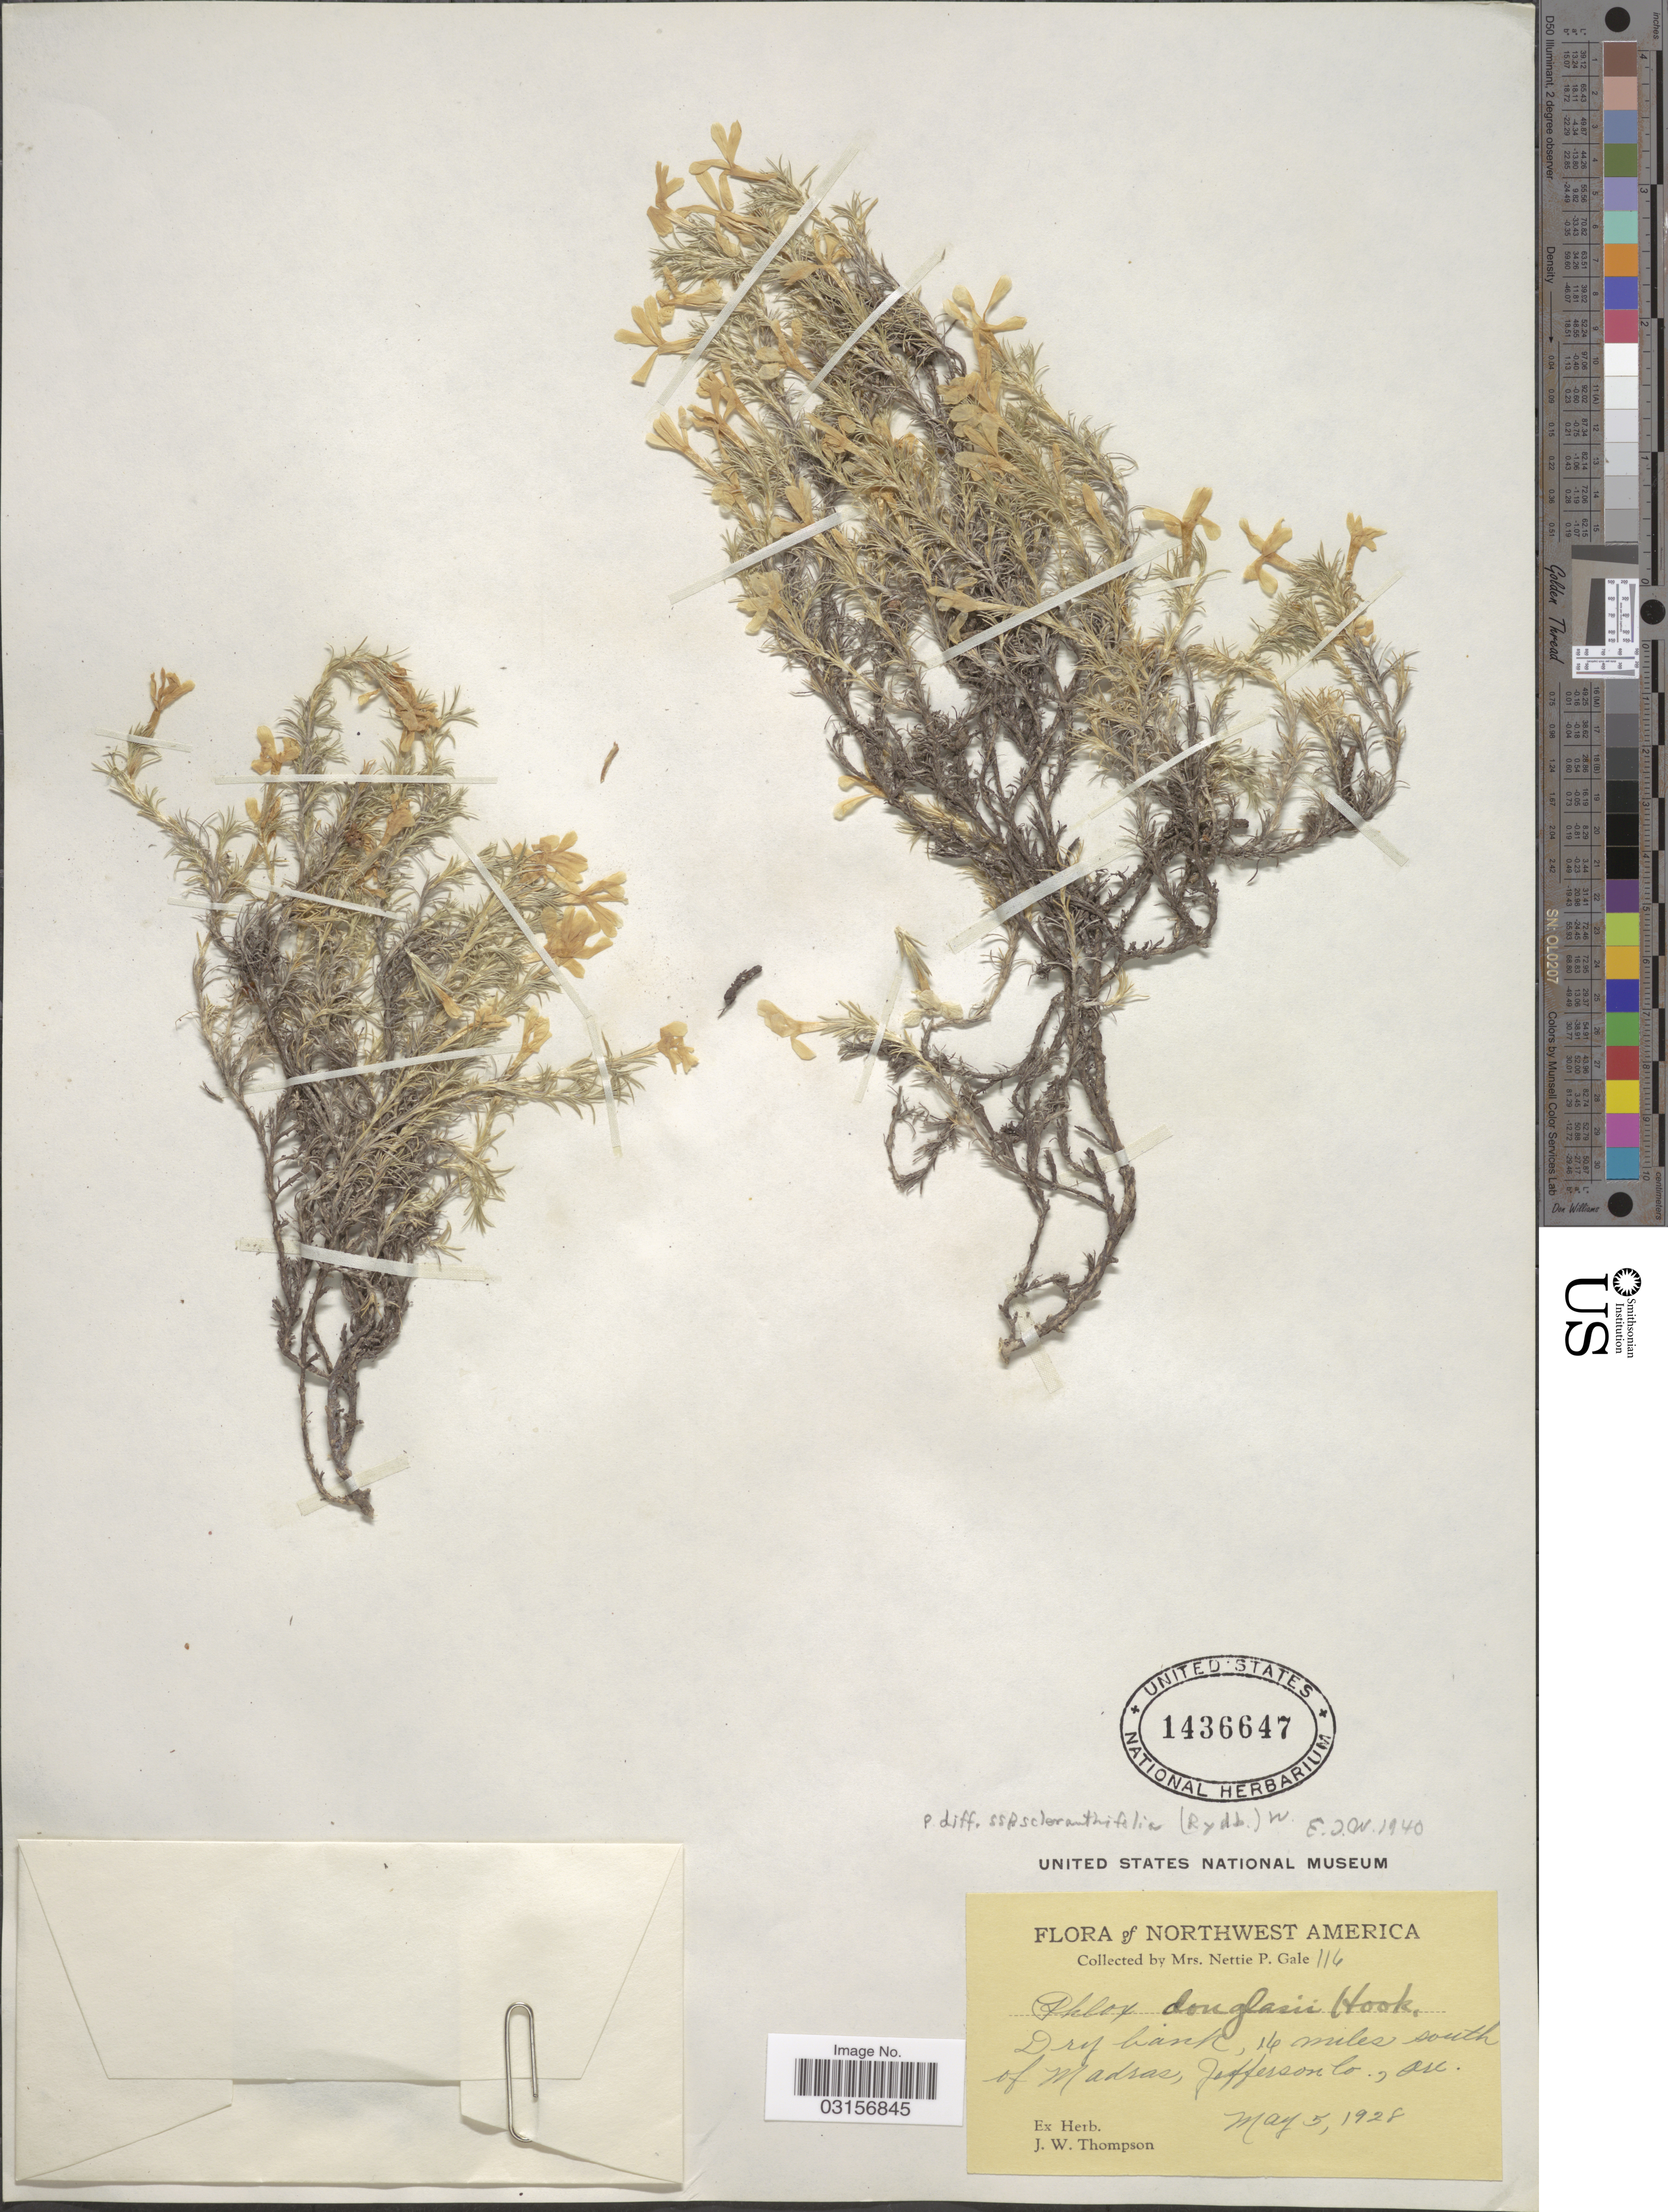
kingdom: Plantae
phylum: Tracheophyta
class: Magnoliopsida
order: Ericales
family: Polemoniaceae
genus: Phlox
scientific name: Phlox caespitosa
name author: Nutt.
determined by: Mayfield, M. H.; Ferguson, C. J.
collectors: N. Gale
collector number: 116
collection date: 1928-05-05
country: United States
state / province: Oregon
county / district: Jefferson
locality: Dry bank, 14 miles south of Madsas, Jefferson Co., Ore.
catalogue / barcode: US 1436647